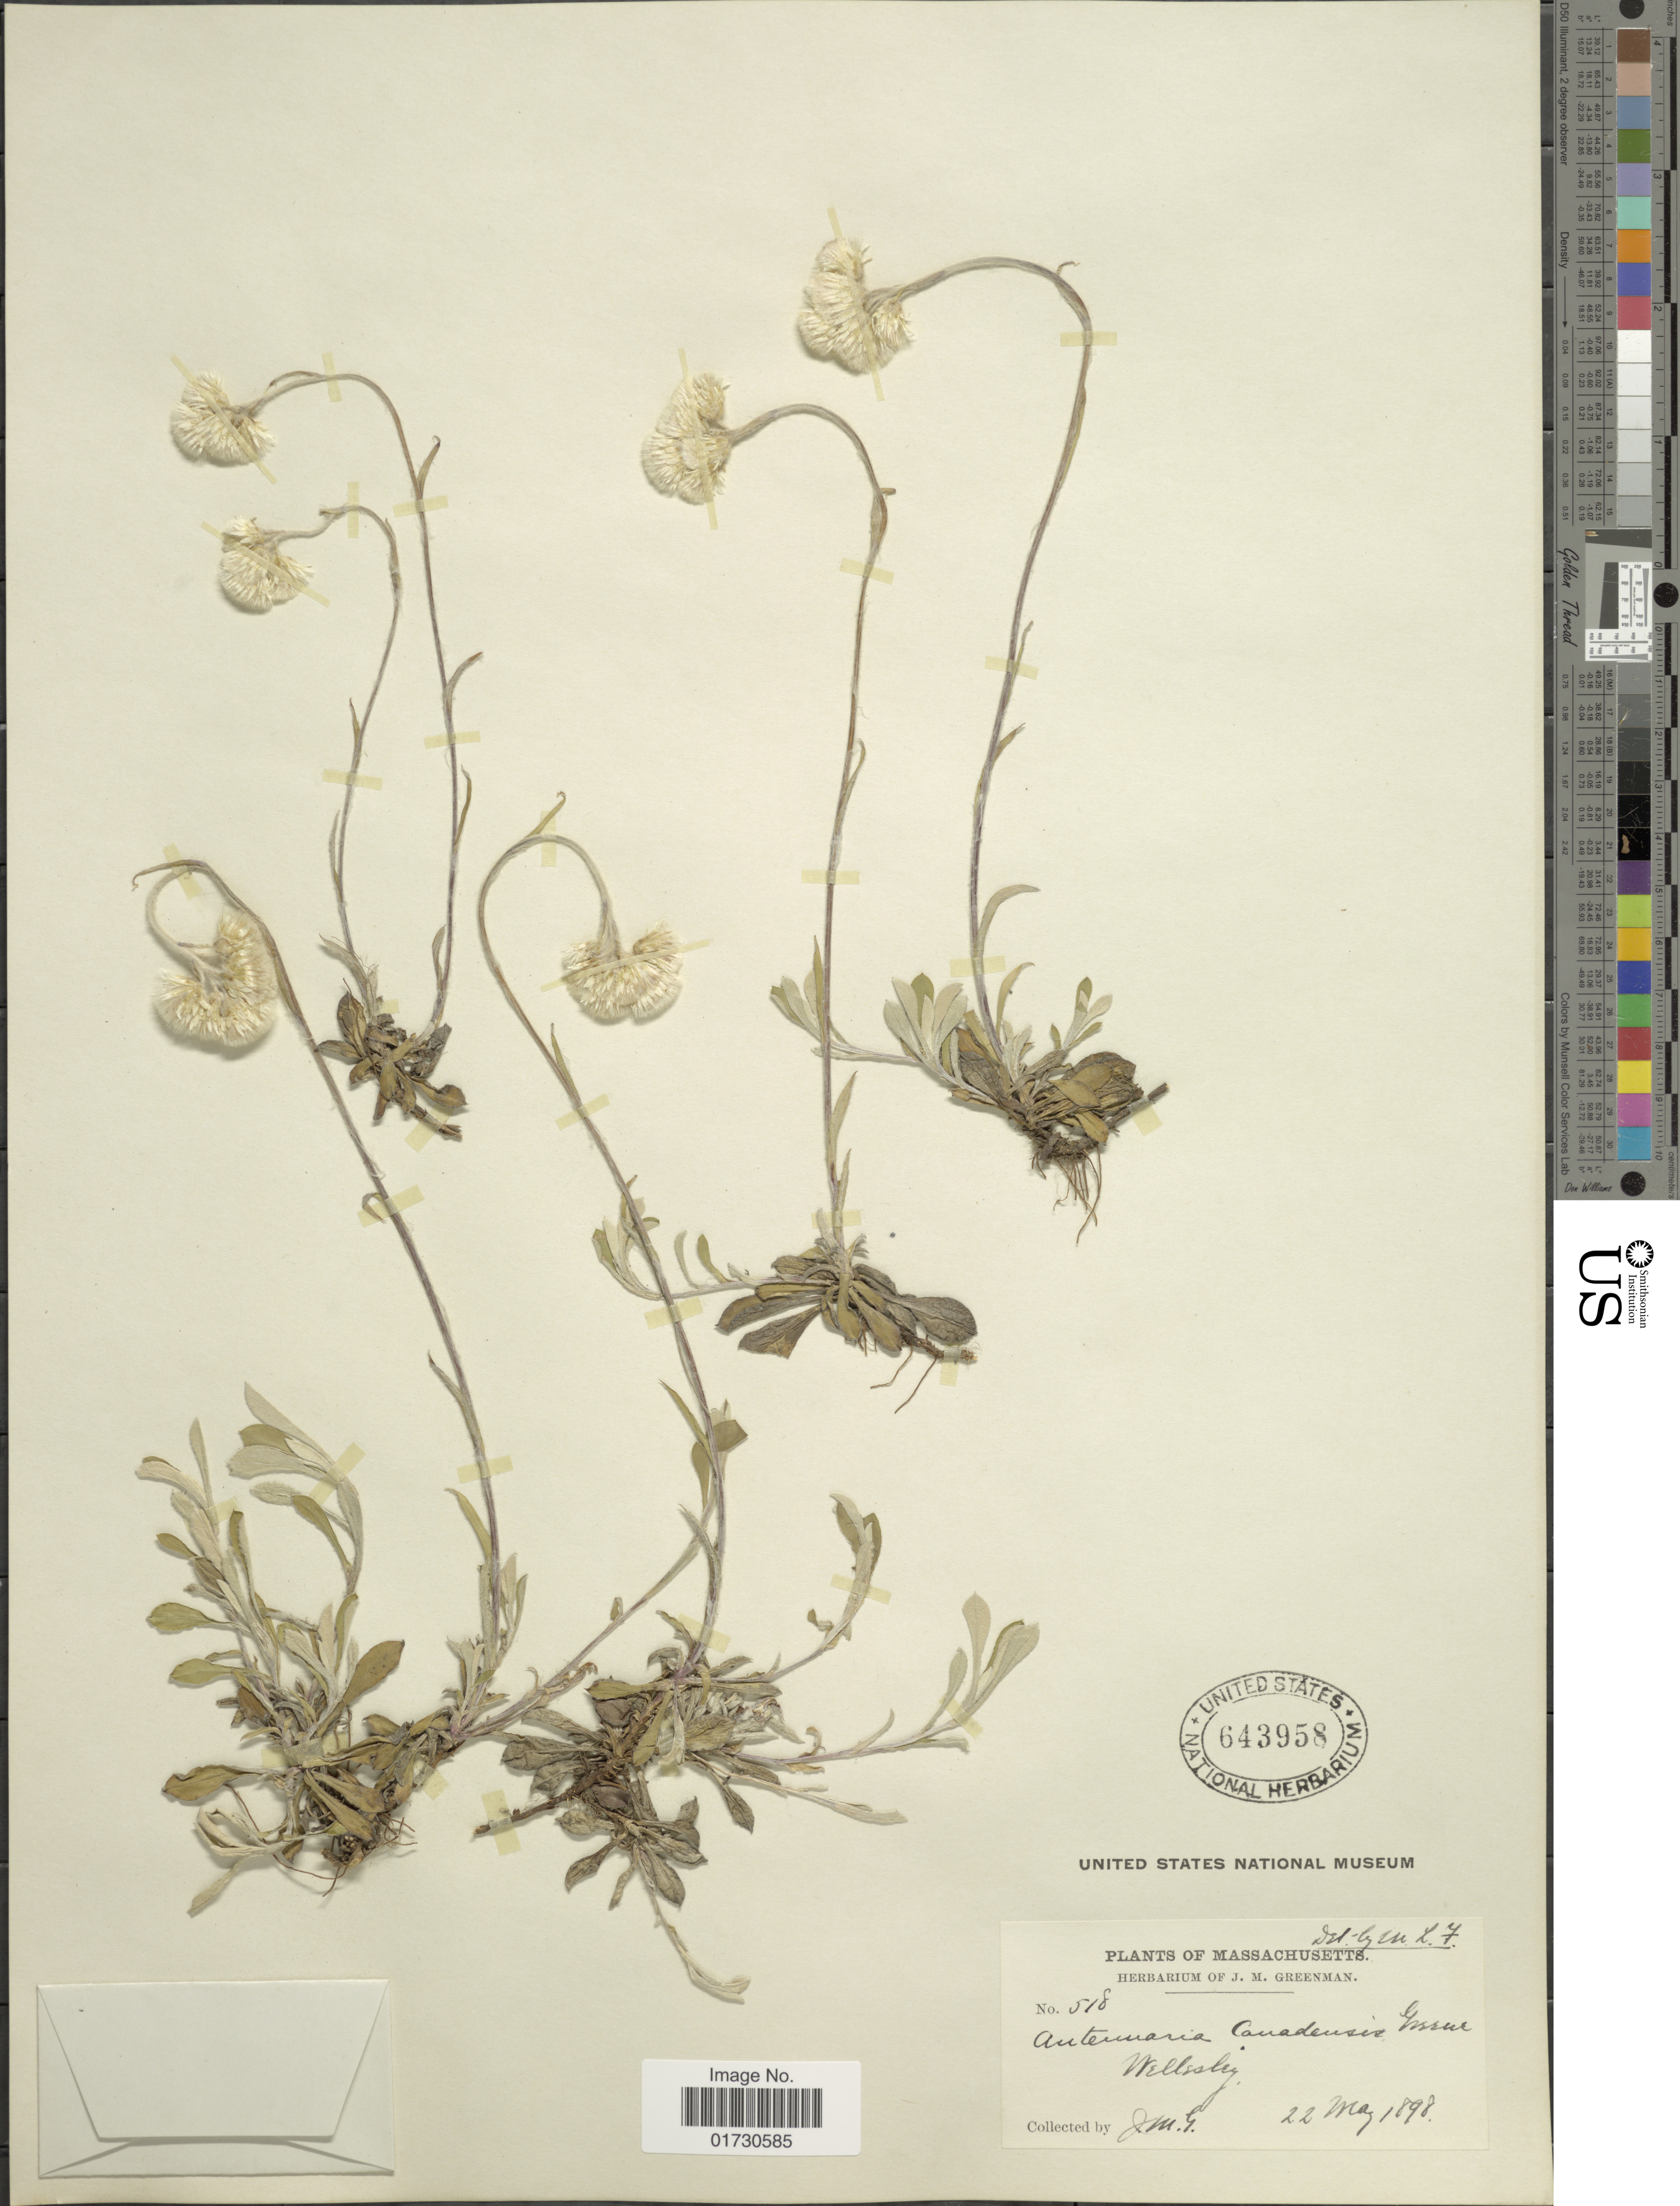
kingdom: Plantae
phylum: Tracheophyta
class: Magnoliopsida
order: Asterales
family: Asteraceae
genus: Antennaria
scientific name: Antennaria canadensis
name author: Greene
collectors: J. M. Greenman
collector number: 518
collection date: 1898-05-22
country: United States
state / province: Massachusetts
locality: Wellesley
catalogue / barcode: US 643958